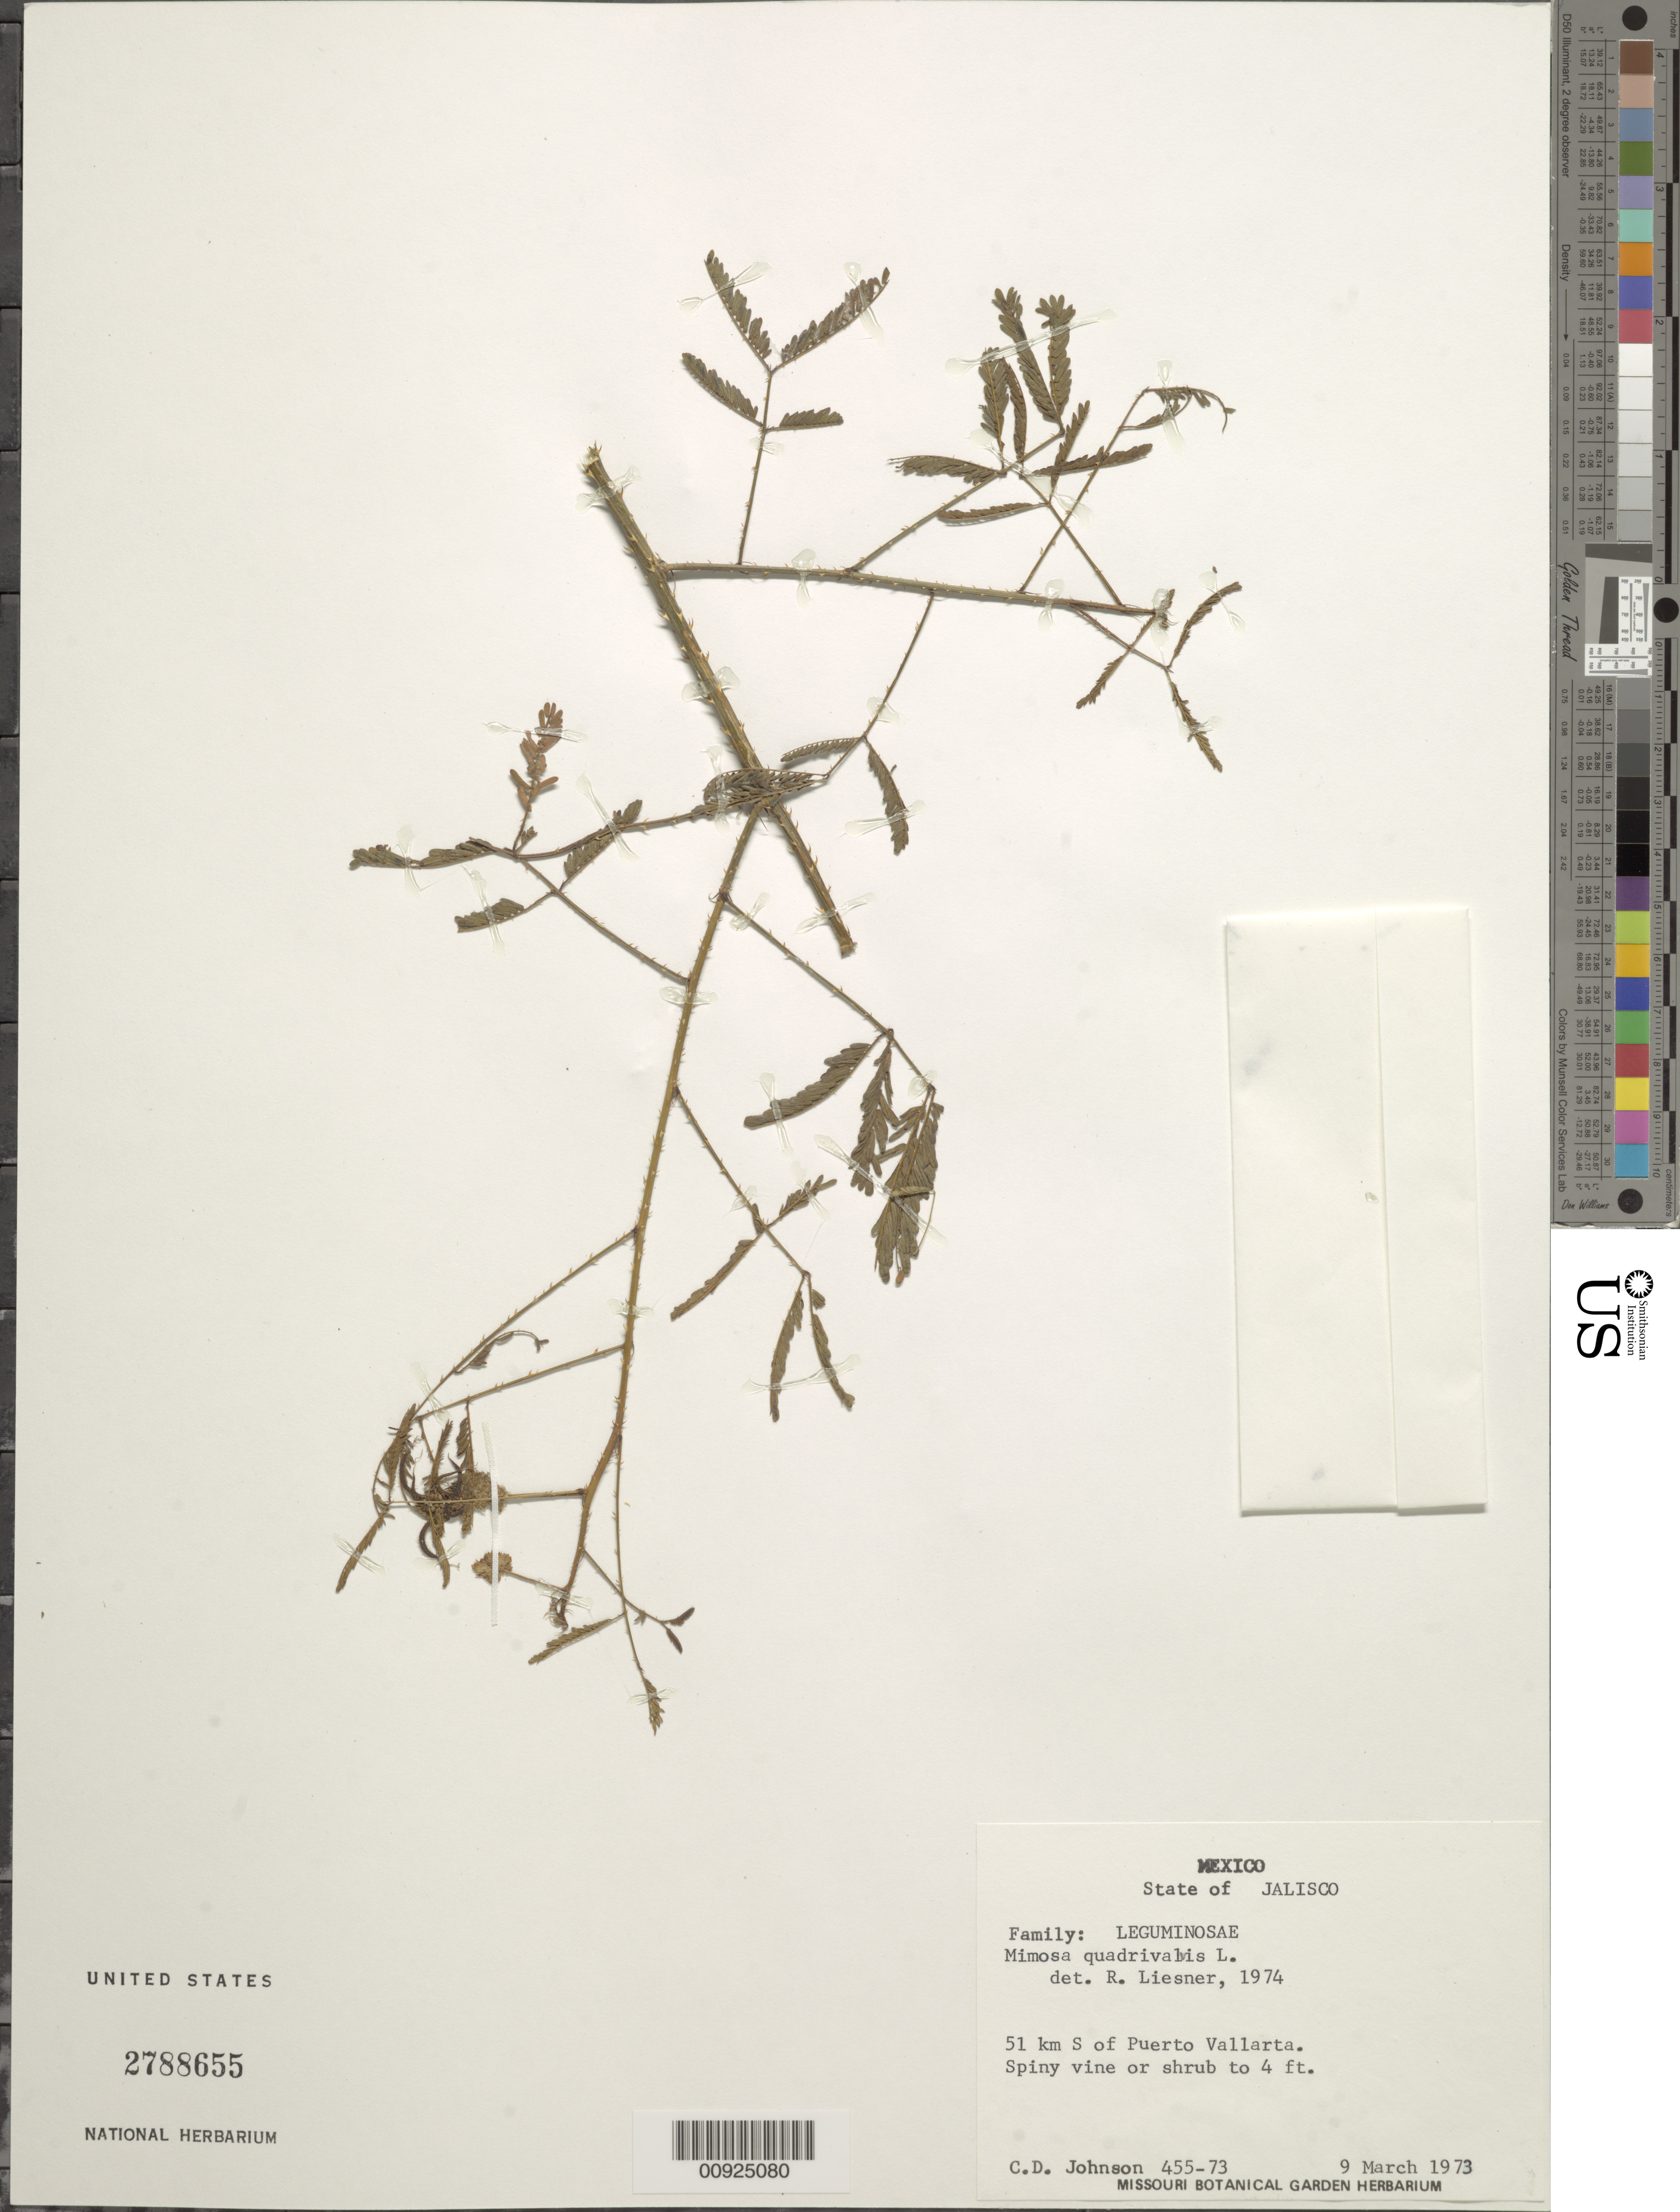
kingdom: Plantae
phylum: Tracheophyta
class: Magnoliopsida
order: Fabales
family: Fabaceae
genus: Mimosa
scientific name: Mimosa quadrivalvis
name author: L.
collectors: C. D. Johnson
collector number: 455-73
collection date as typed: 09 Mar 1973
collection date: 1973-03-09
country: Mexico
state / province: Jalisco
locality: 51 km S of Puerto Vallarta.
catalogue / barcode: US 2788655